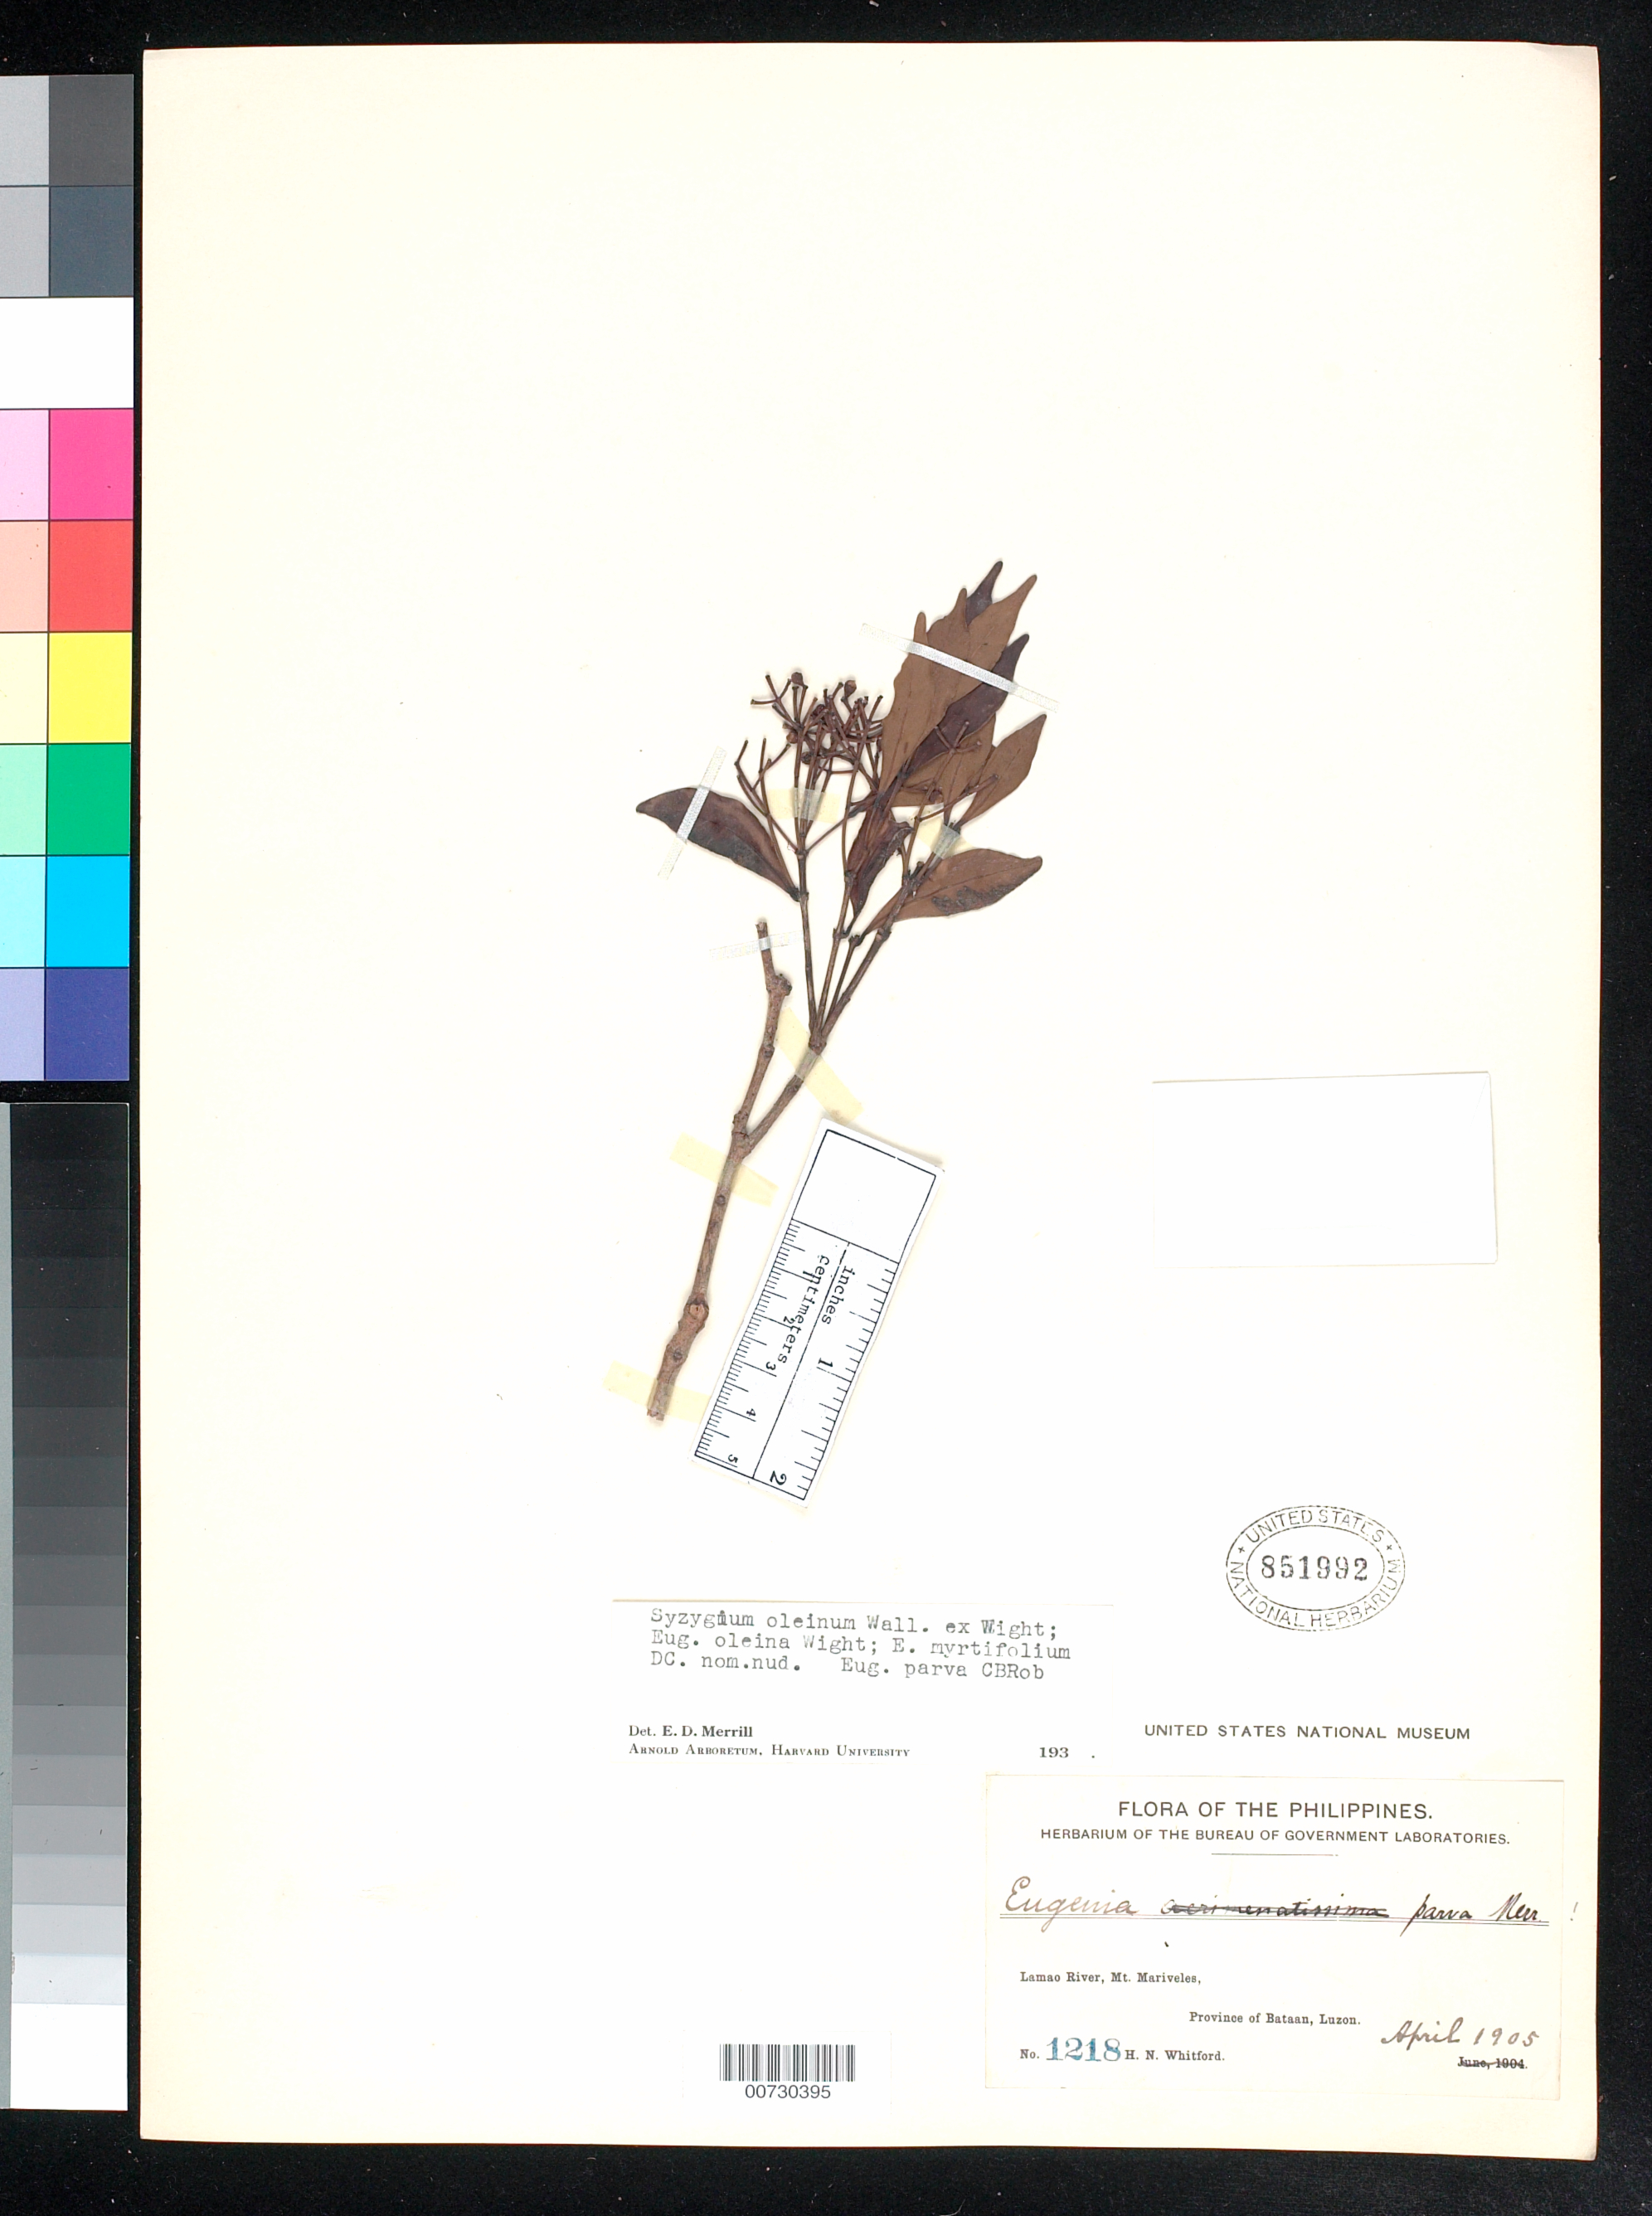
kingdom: Plantae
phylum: Tracheophyta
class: Magnoliopsida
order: Myrtales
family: Myrtaceae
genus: Syzygium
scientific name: Syzygium oleinum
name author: Wall. ex Walp.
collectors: H. N. Whitford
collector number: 1218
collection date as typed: Apr 1905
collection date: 1905-04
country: Philippines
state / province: Central Luzon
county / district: Bataan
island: Luzon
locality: Lamao River, Mt Mariveles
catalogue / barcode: US 851992